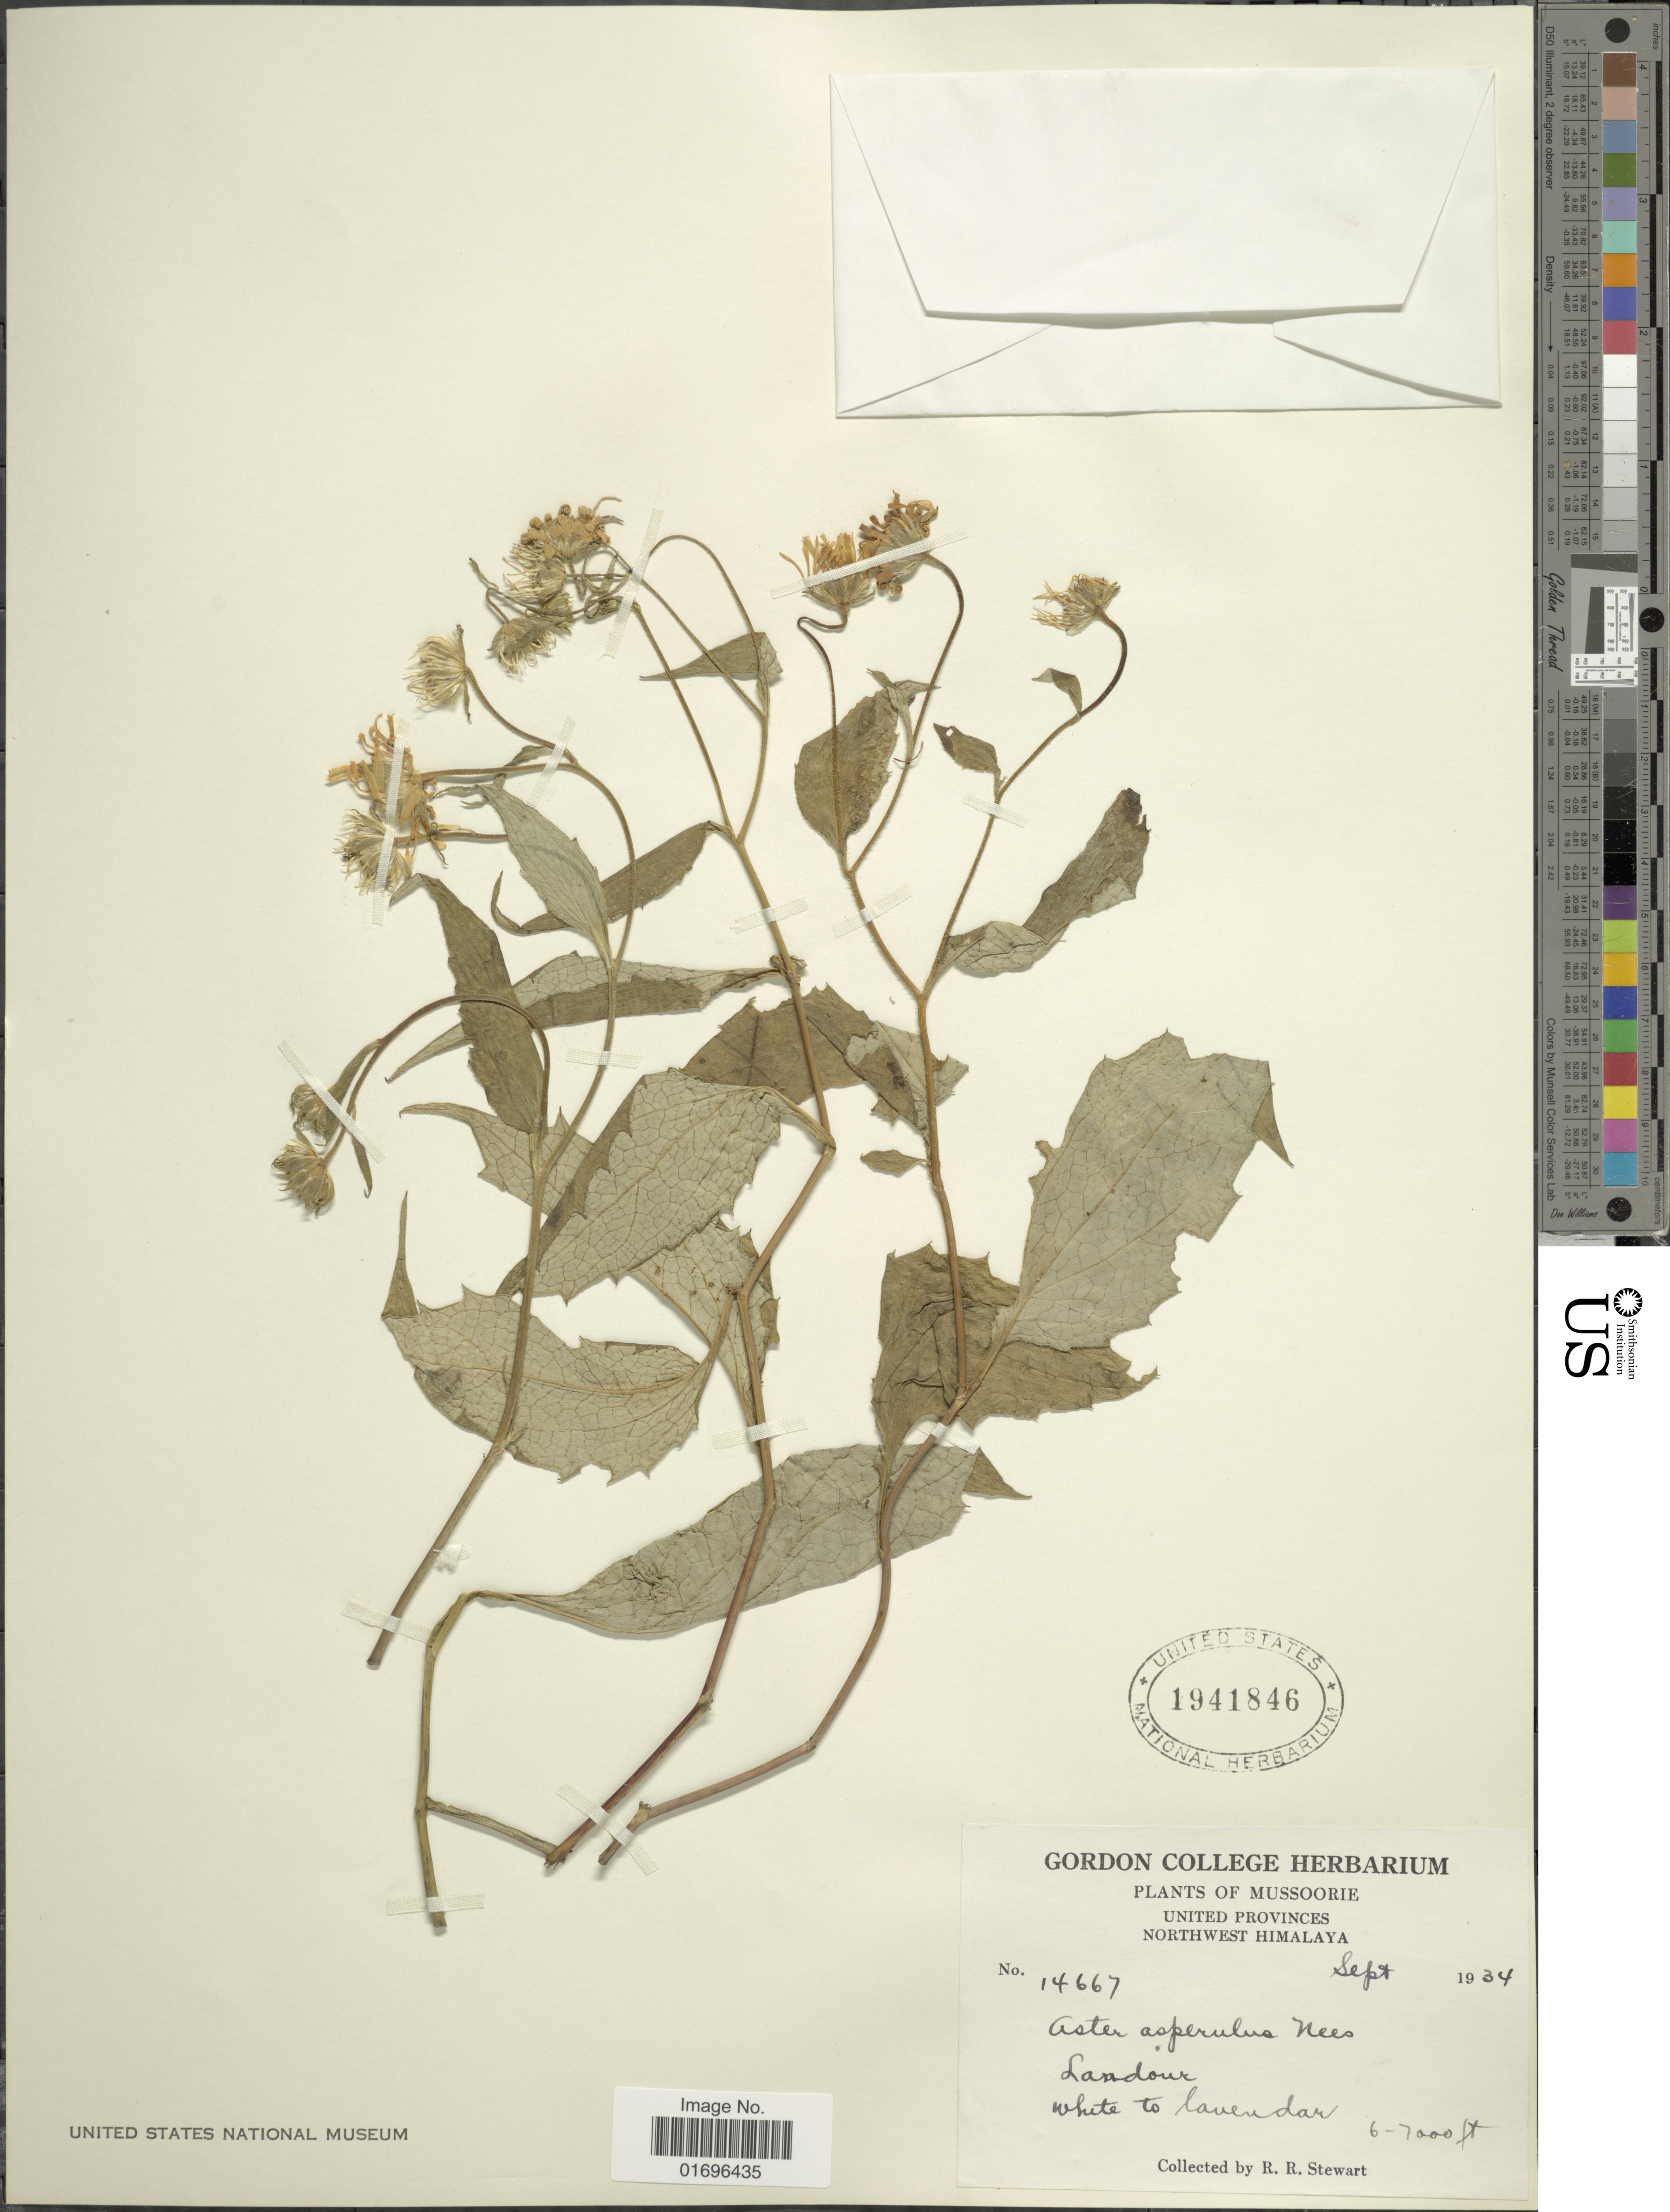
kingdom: Plantae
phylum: Tracheophyta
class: Magnoliopsida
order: Asterales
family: Asteraceae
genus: Aster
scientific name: Aster asperulus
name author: Nees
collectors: R. R. Stewart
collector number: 14667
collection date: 1934-09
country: India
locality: Mussoorie. United Provinces. Northwest Himalaya. Landour.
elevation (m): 1829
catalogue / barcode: US 1941846